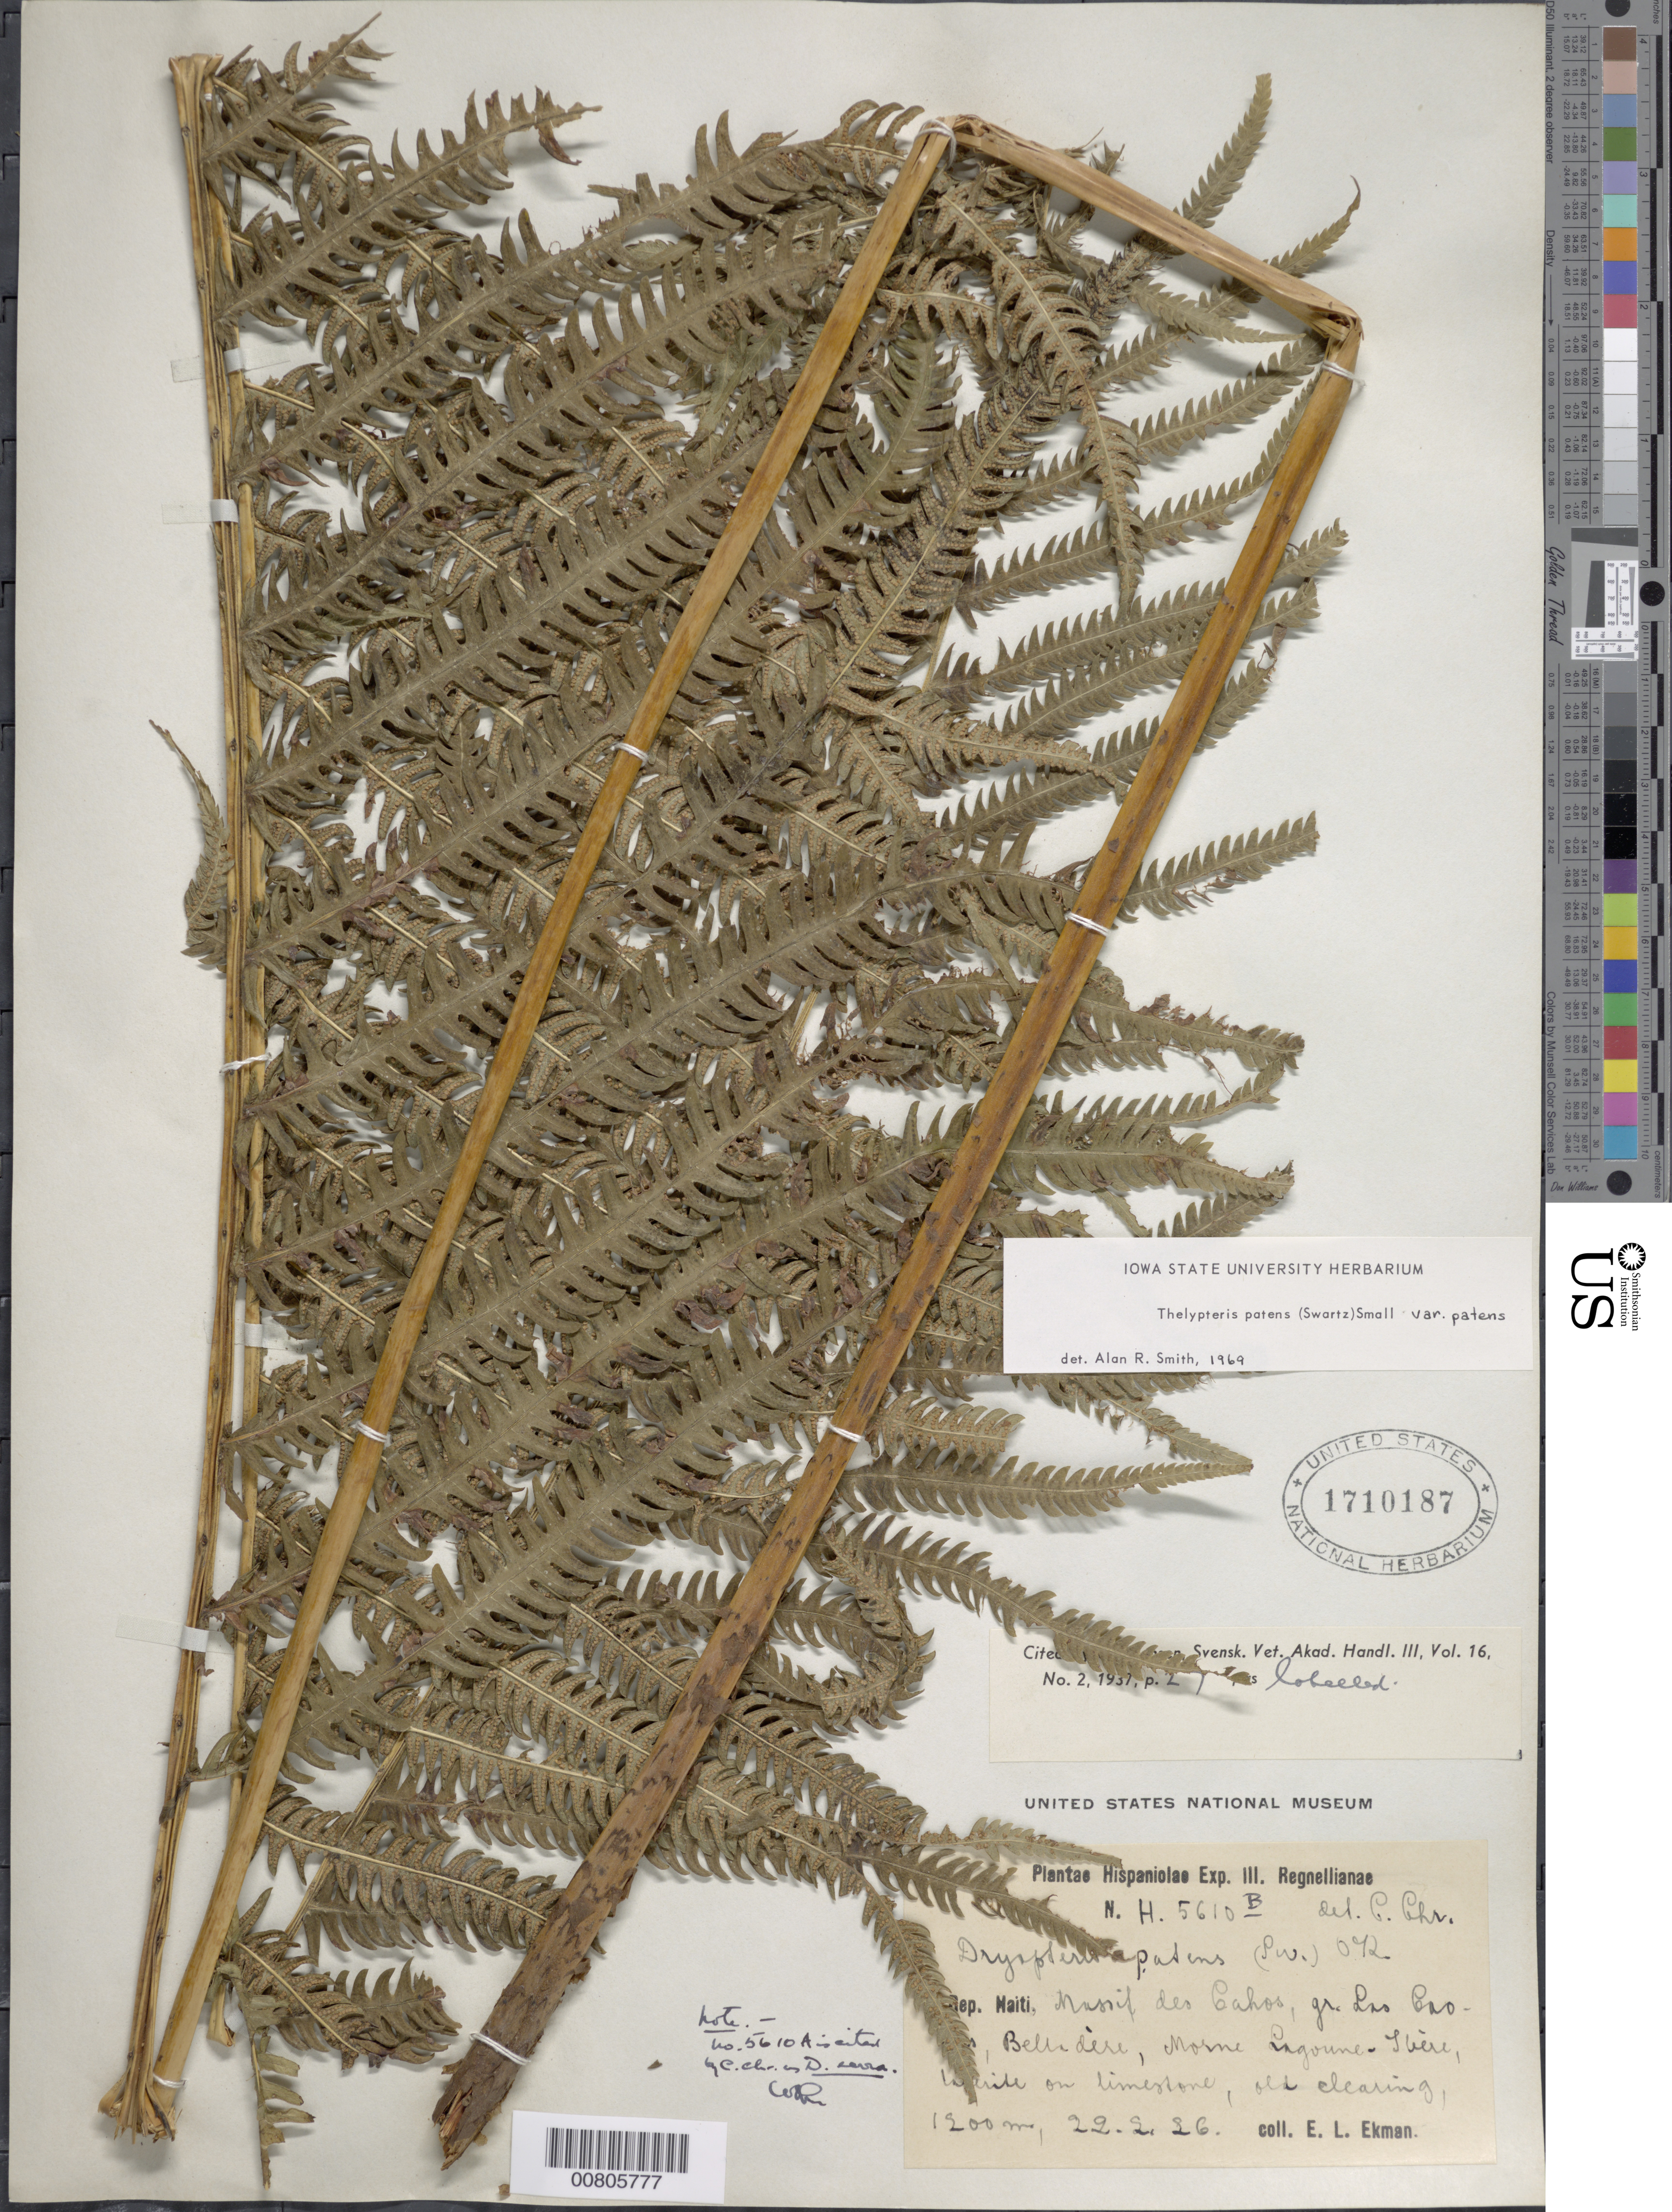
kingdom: Plantae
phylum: Tracheophyta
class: Polypodiopsida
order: Polypodiales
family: Thelypteridaceae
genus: Christella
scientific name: Christella patens var. patens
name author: (Sw.) Holttum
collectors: E. L. Ekman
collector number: H 5610b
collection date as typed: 22 Feb 1926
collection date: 1926-02-22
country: Haiti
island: Hispaniola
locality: Massif de Cahos, gr. Las Caobas, Belladère, Morne Lagoune-Thère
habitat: Laterite on limestone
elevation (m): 1200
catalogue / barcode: US 1710187